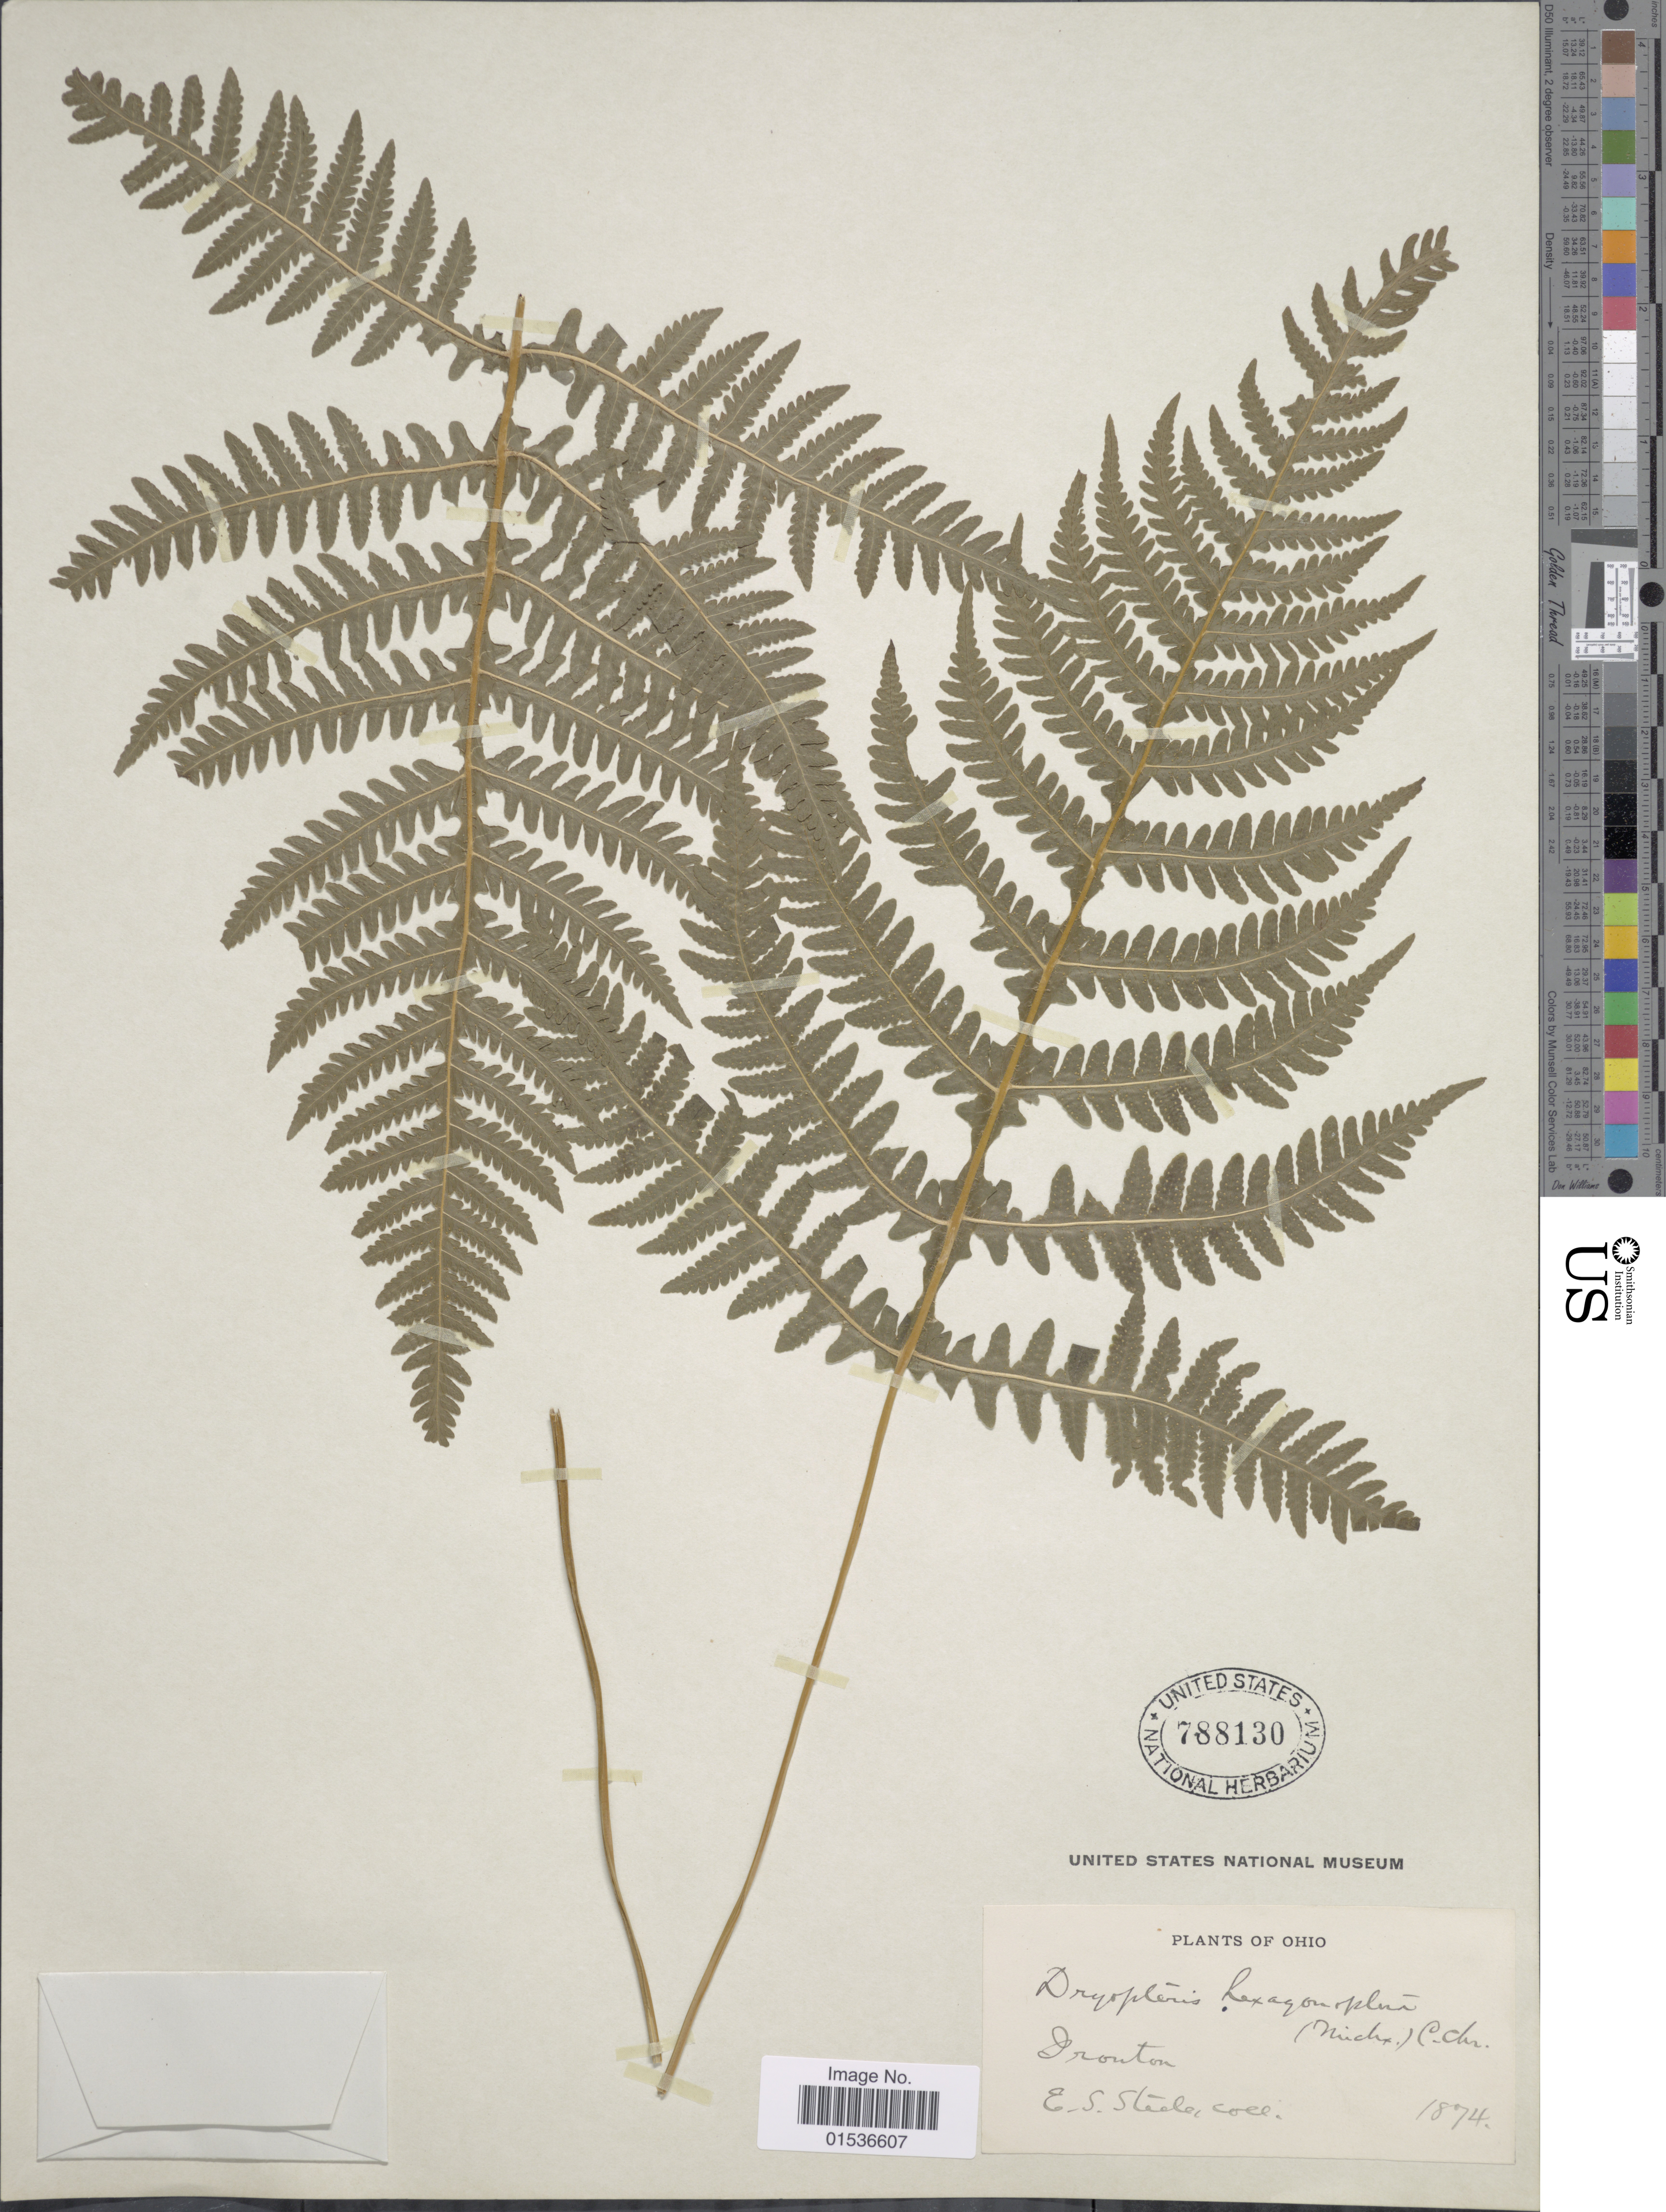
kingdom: Plantae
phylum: Tracheophyta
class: Polypodiopsida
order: Polypodiales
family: Thelypteridaceae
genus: Phegopteris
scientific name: Phegopteris hexagonoptera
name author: (Michx.) Fée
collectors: E. Steele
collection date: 1874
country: United States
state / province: Ohio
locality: Ohio. Dronton.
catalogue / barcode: US 788130